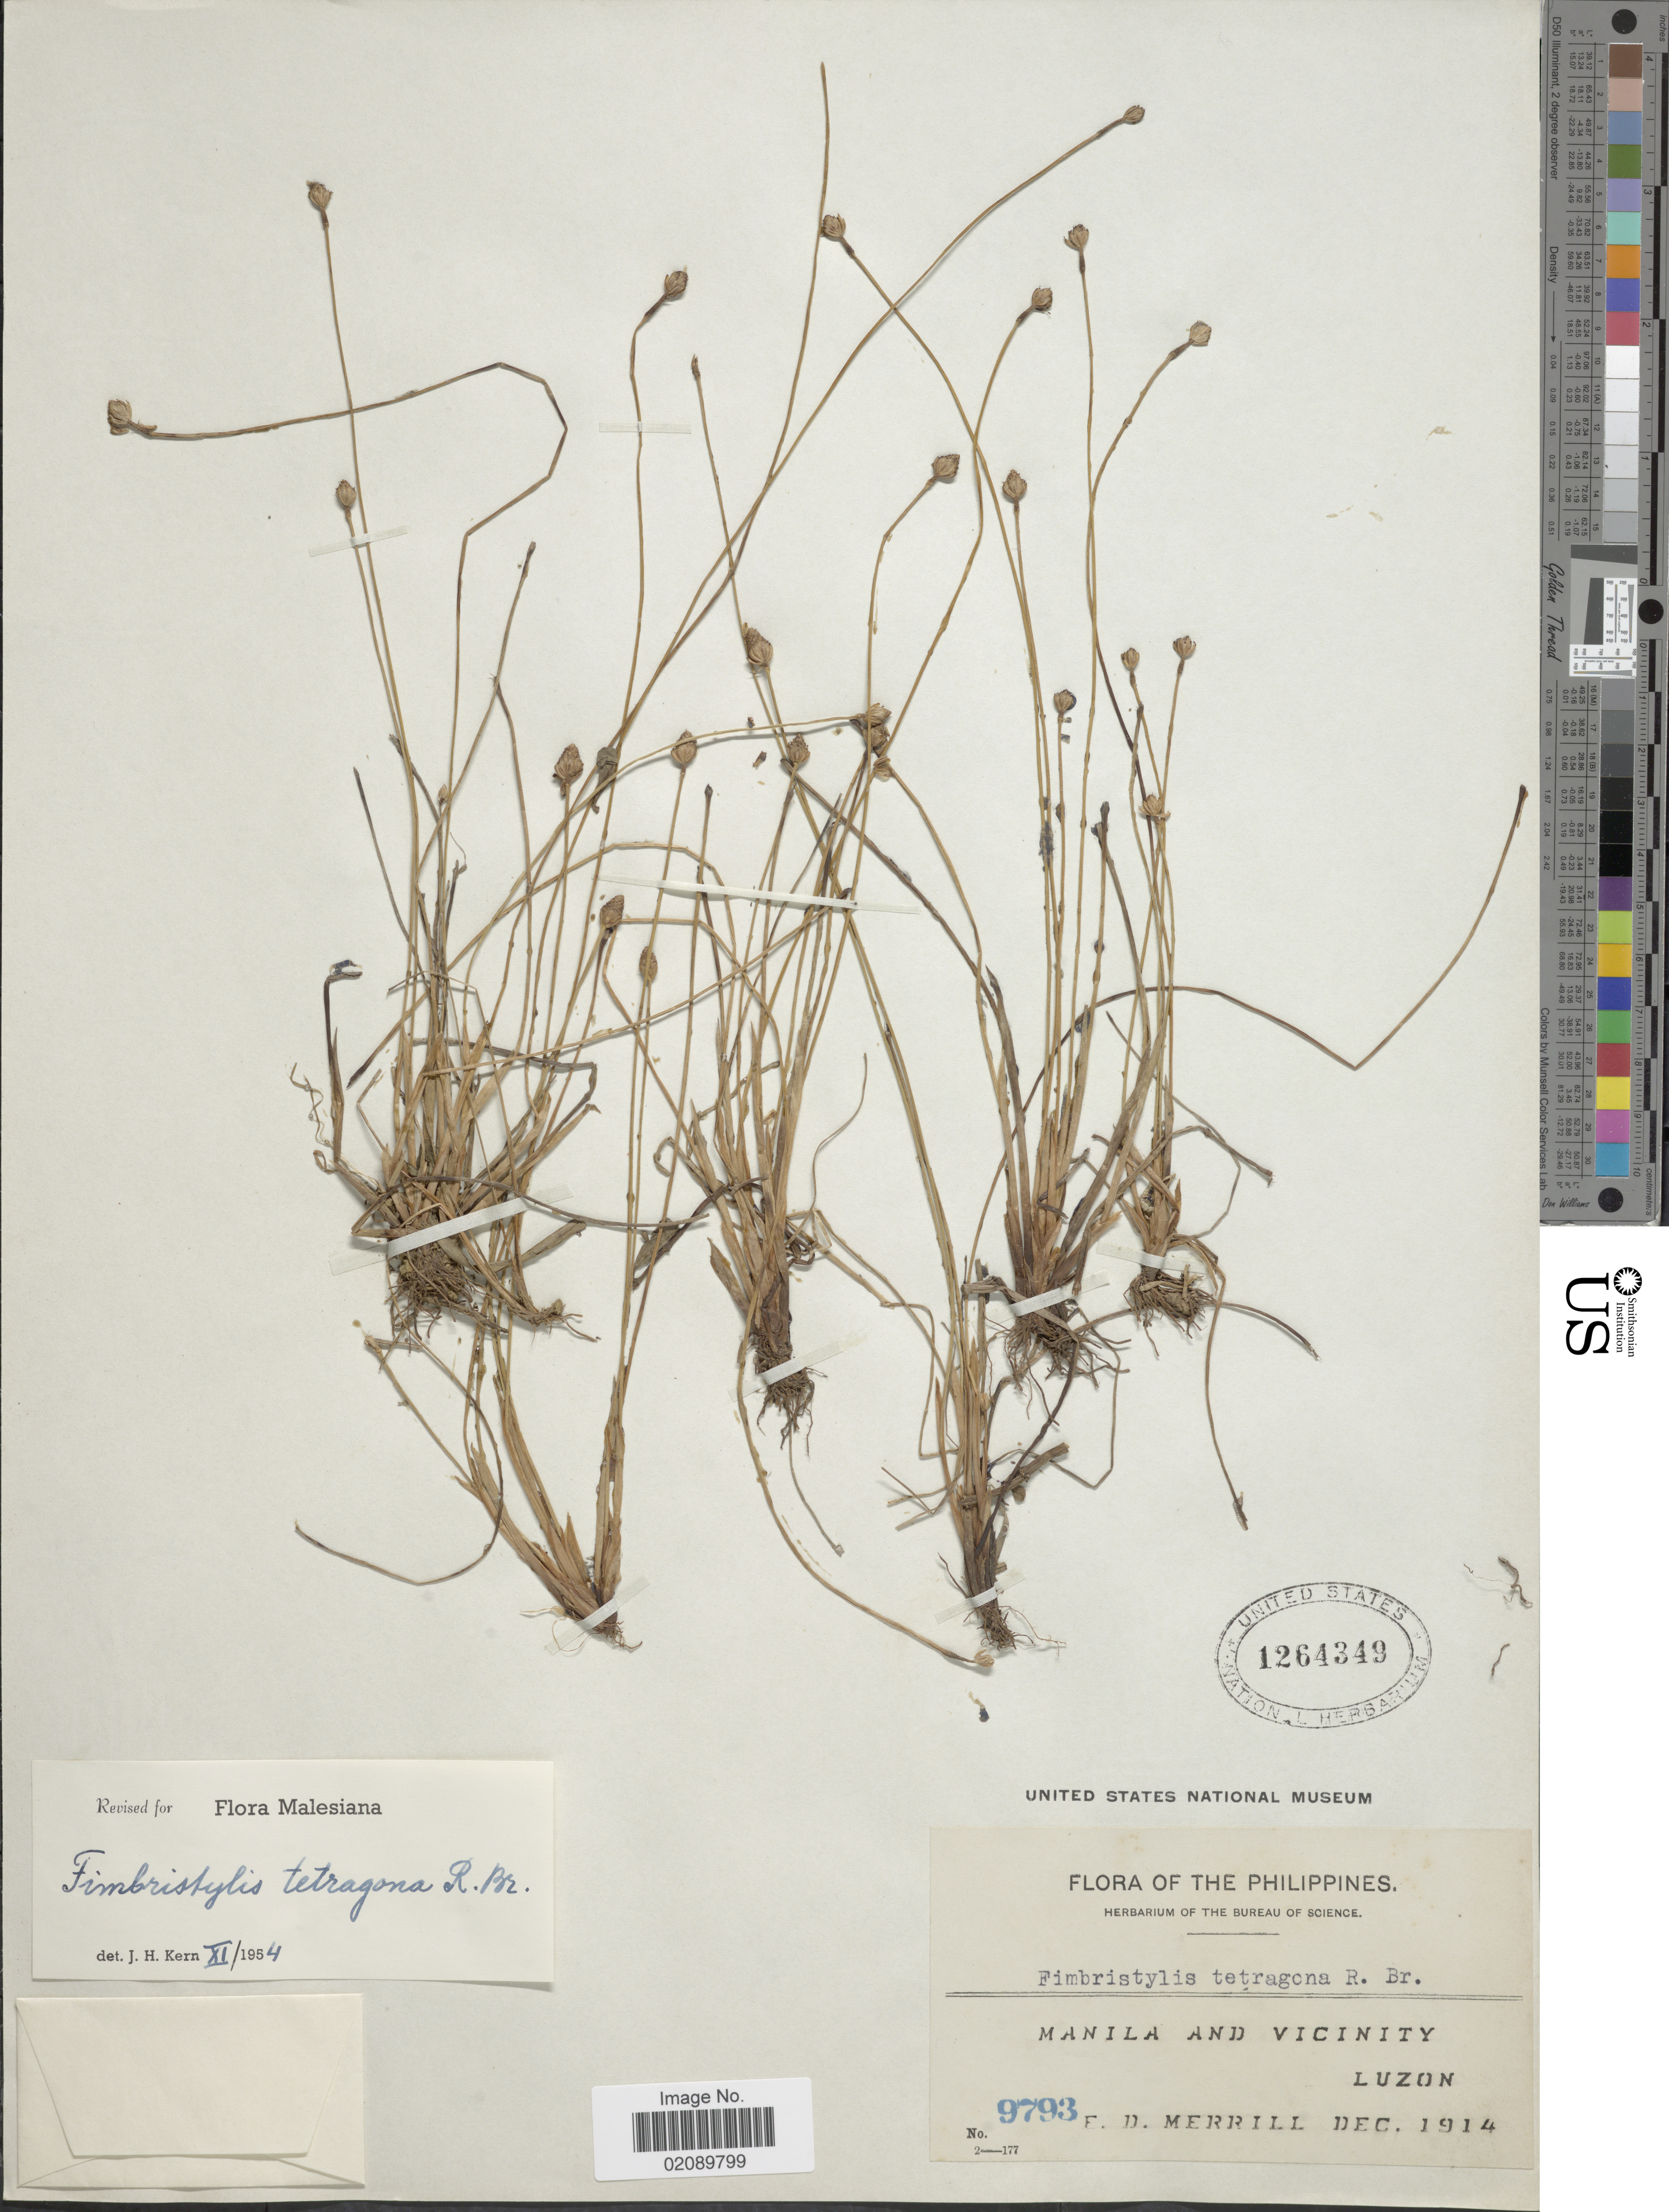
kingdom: Plantae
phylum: Tracheophyta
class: Liliopsida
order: Poales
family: Cyperaceae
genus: Fimbristylis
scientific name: Fimbristylis tetragona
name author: R. Br.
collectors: E. D. Merrill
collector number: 9793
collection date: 1914-12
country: Philippines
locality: Manila and Vicinity. Luzon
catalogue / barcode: US 1264349